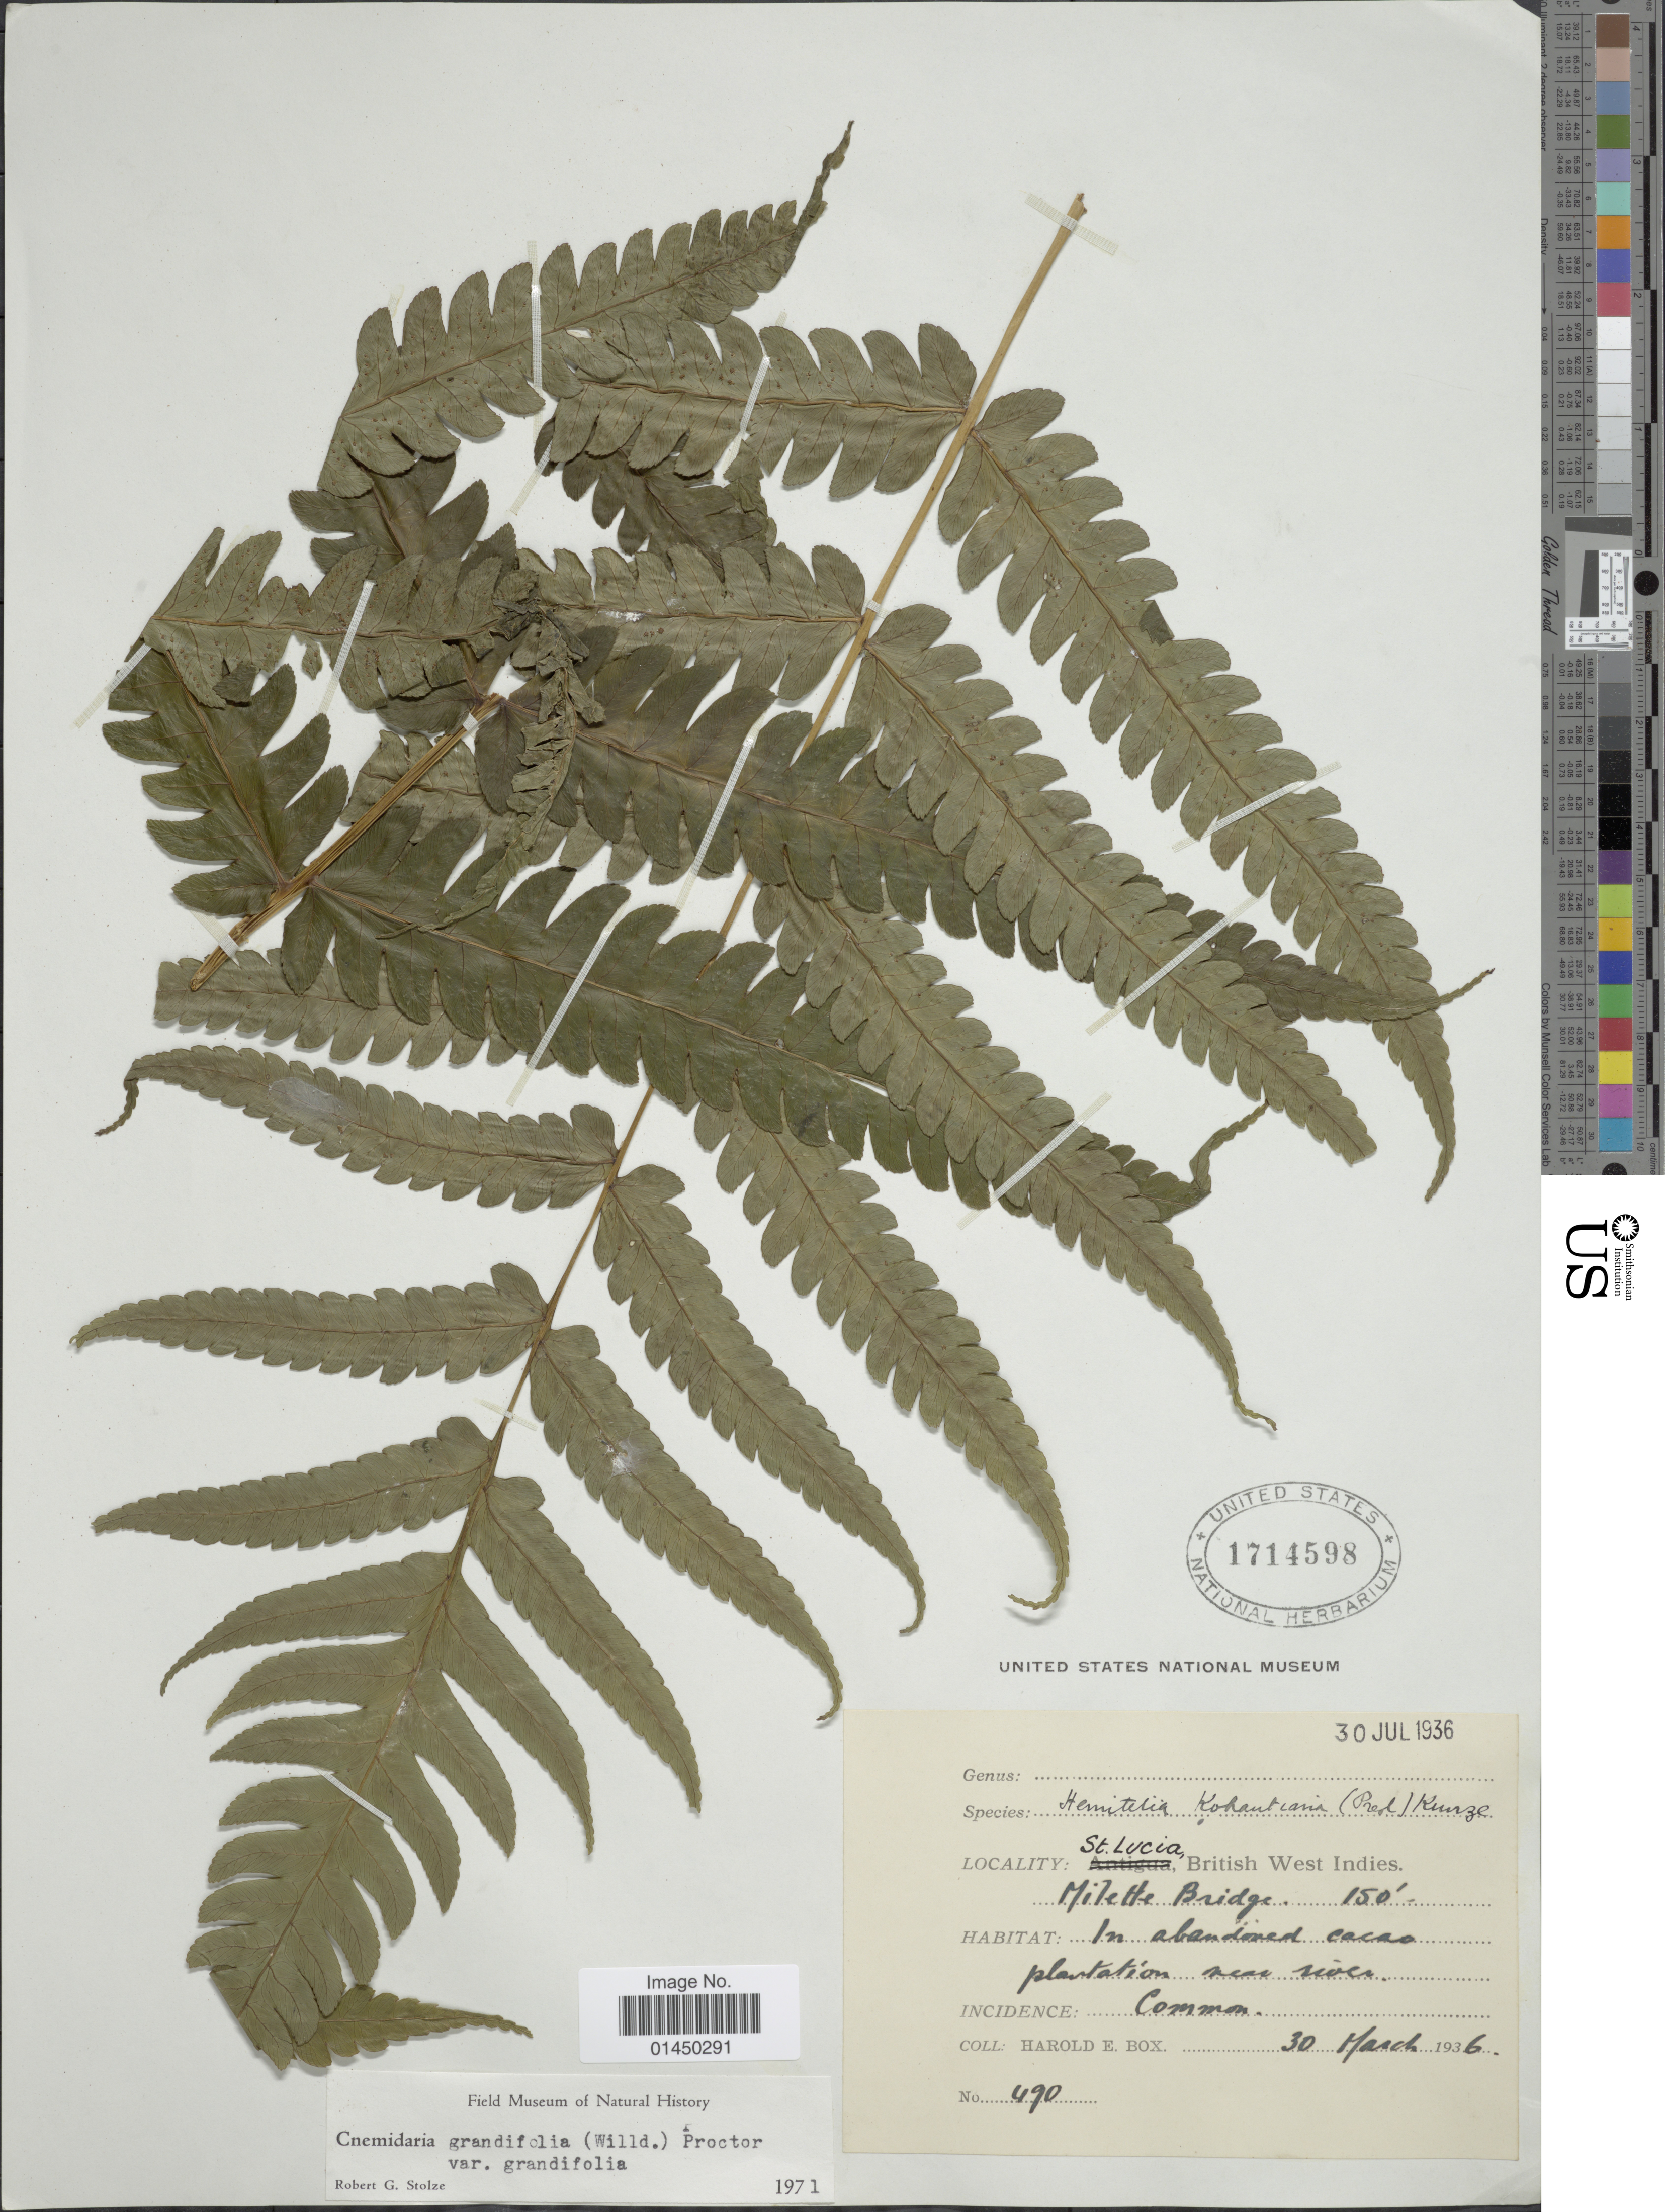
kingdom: Plantae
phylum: Tracheophyta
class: Polypodiopsida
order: Cyatheales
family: Cyatheaceae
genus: Cyathea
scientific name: Cyathea grandifolia var. grandifolia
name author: Willd.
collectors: H. E. Box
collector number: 490*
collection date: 1936-03-30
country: St. Lucia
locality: Milette Bridge, in abandoned cacao plantation near river.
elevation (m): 46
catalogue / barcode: US 1714598